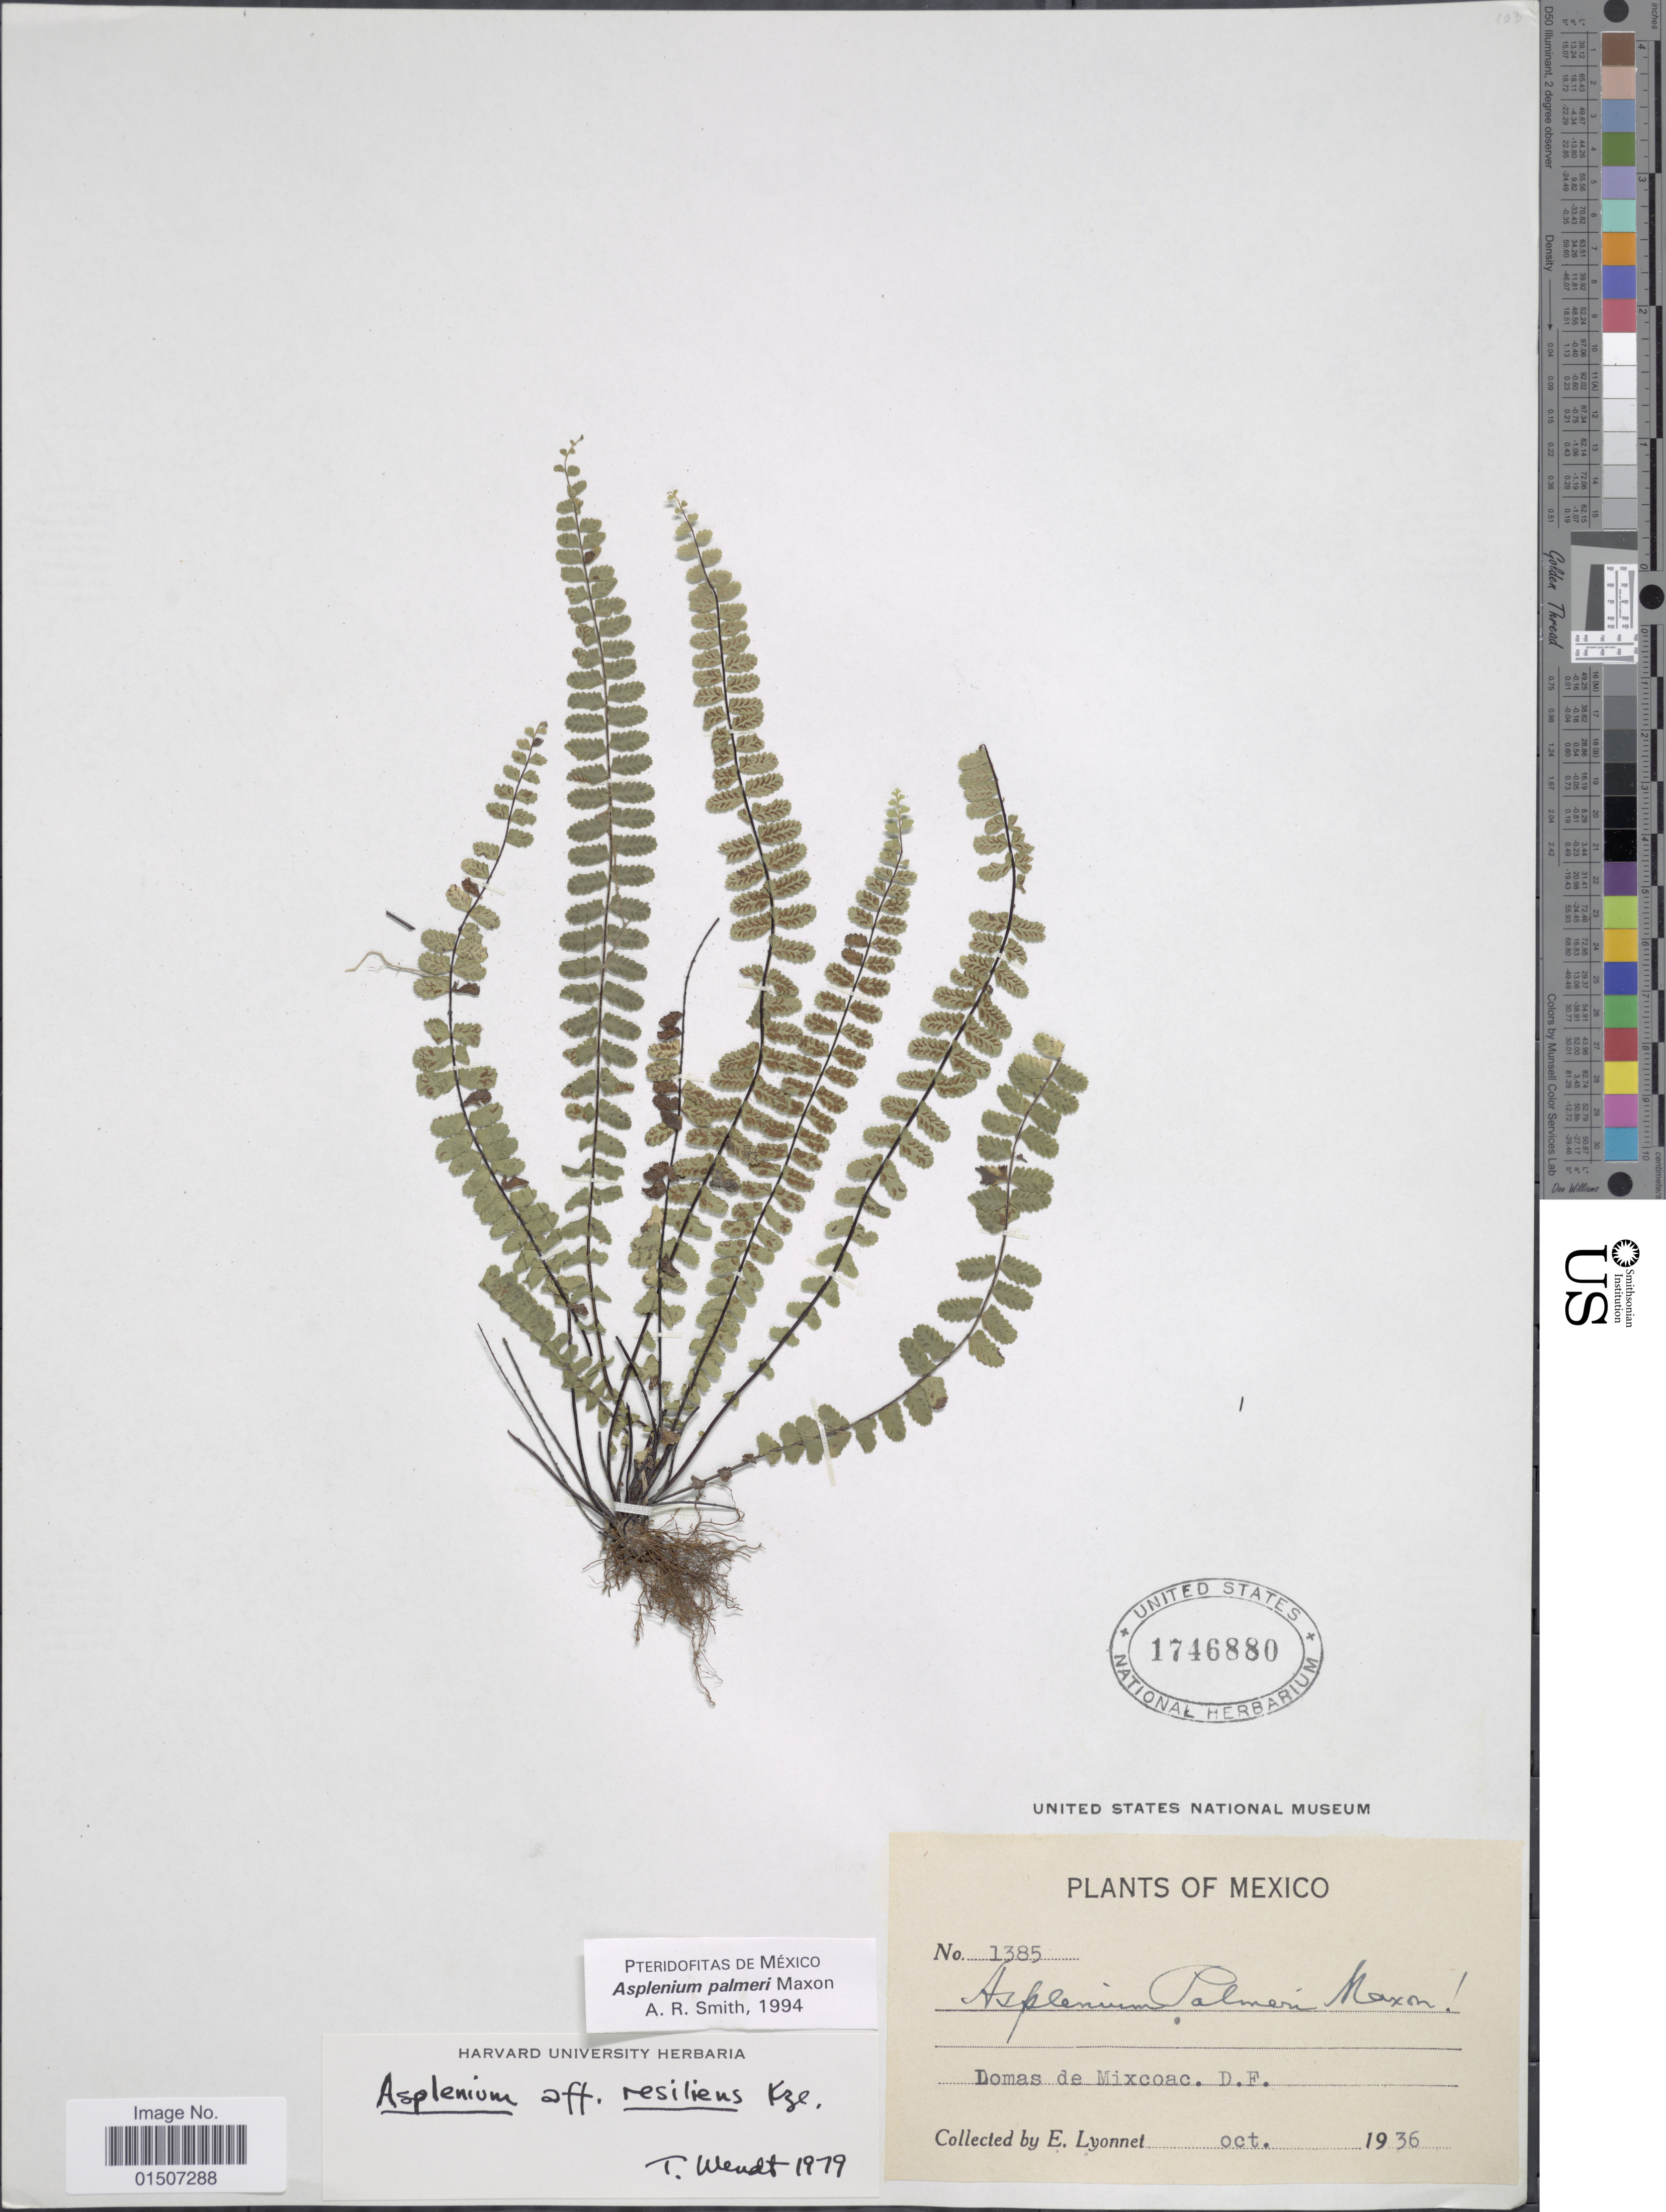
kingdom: Plantae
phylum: Tracheophyta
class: Polypodiopsida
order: Polypodiales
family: Aspleniaceae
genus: Asplenium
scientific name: Asplenium palmeri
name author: Maxon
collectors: E. Lyonnet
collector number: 1385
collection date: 1936-10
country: Mexico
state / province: Distrito Federal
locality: Domas de Mixcoac. D.F.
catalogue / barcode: US 1746880